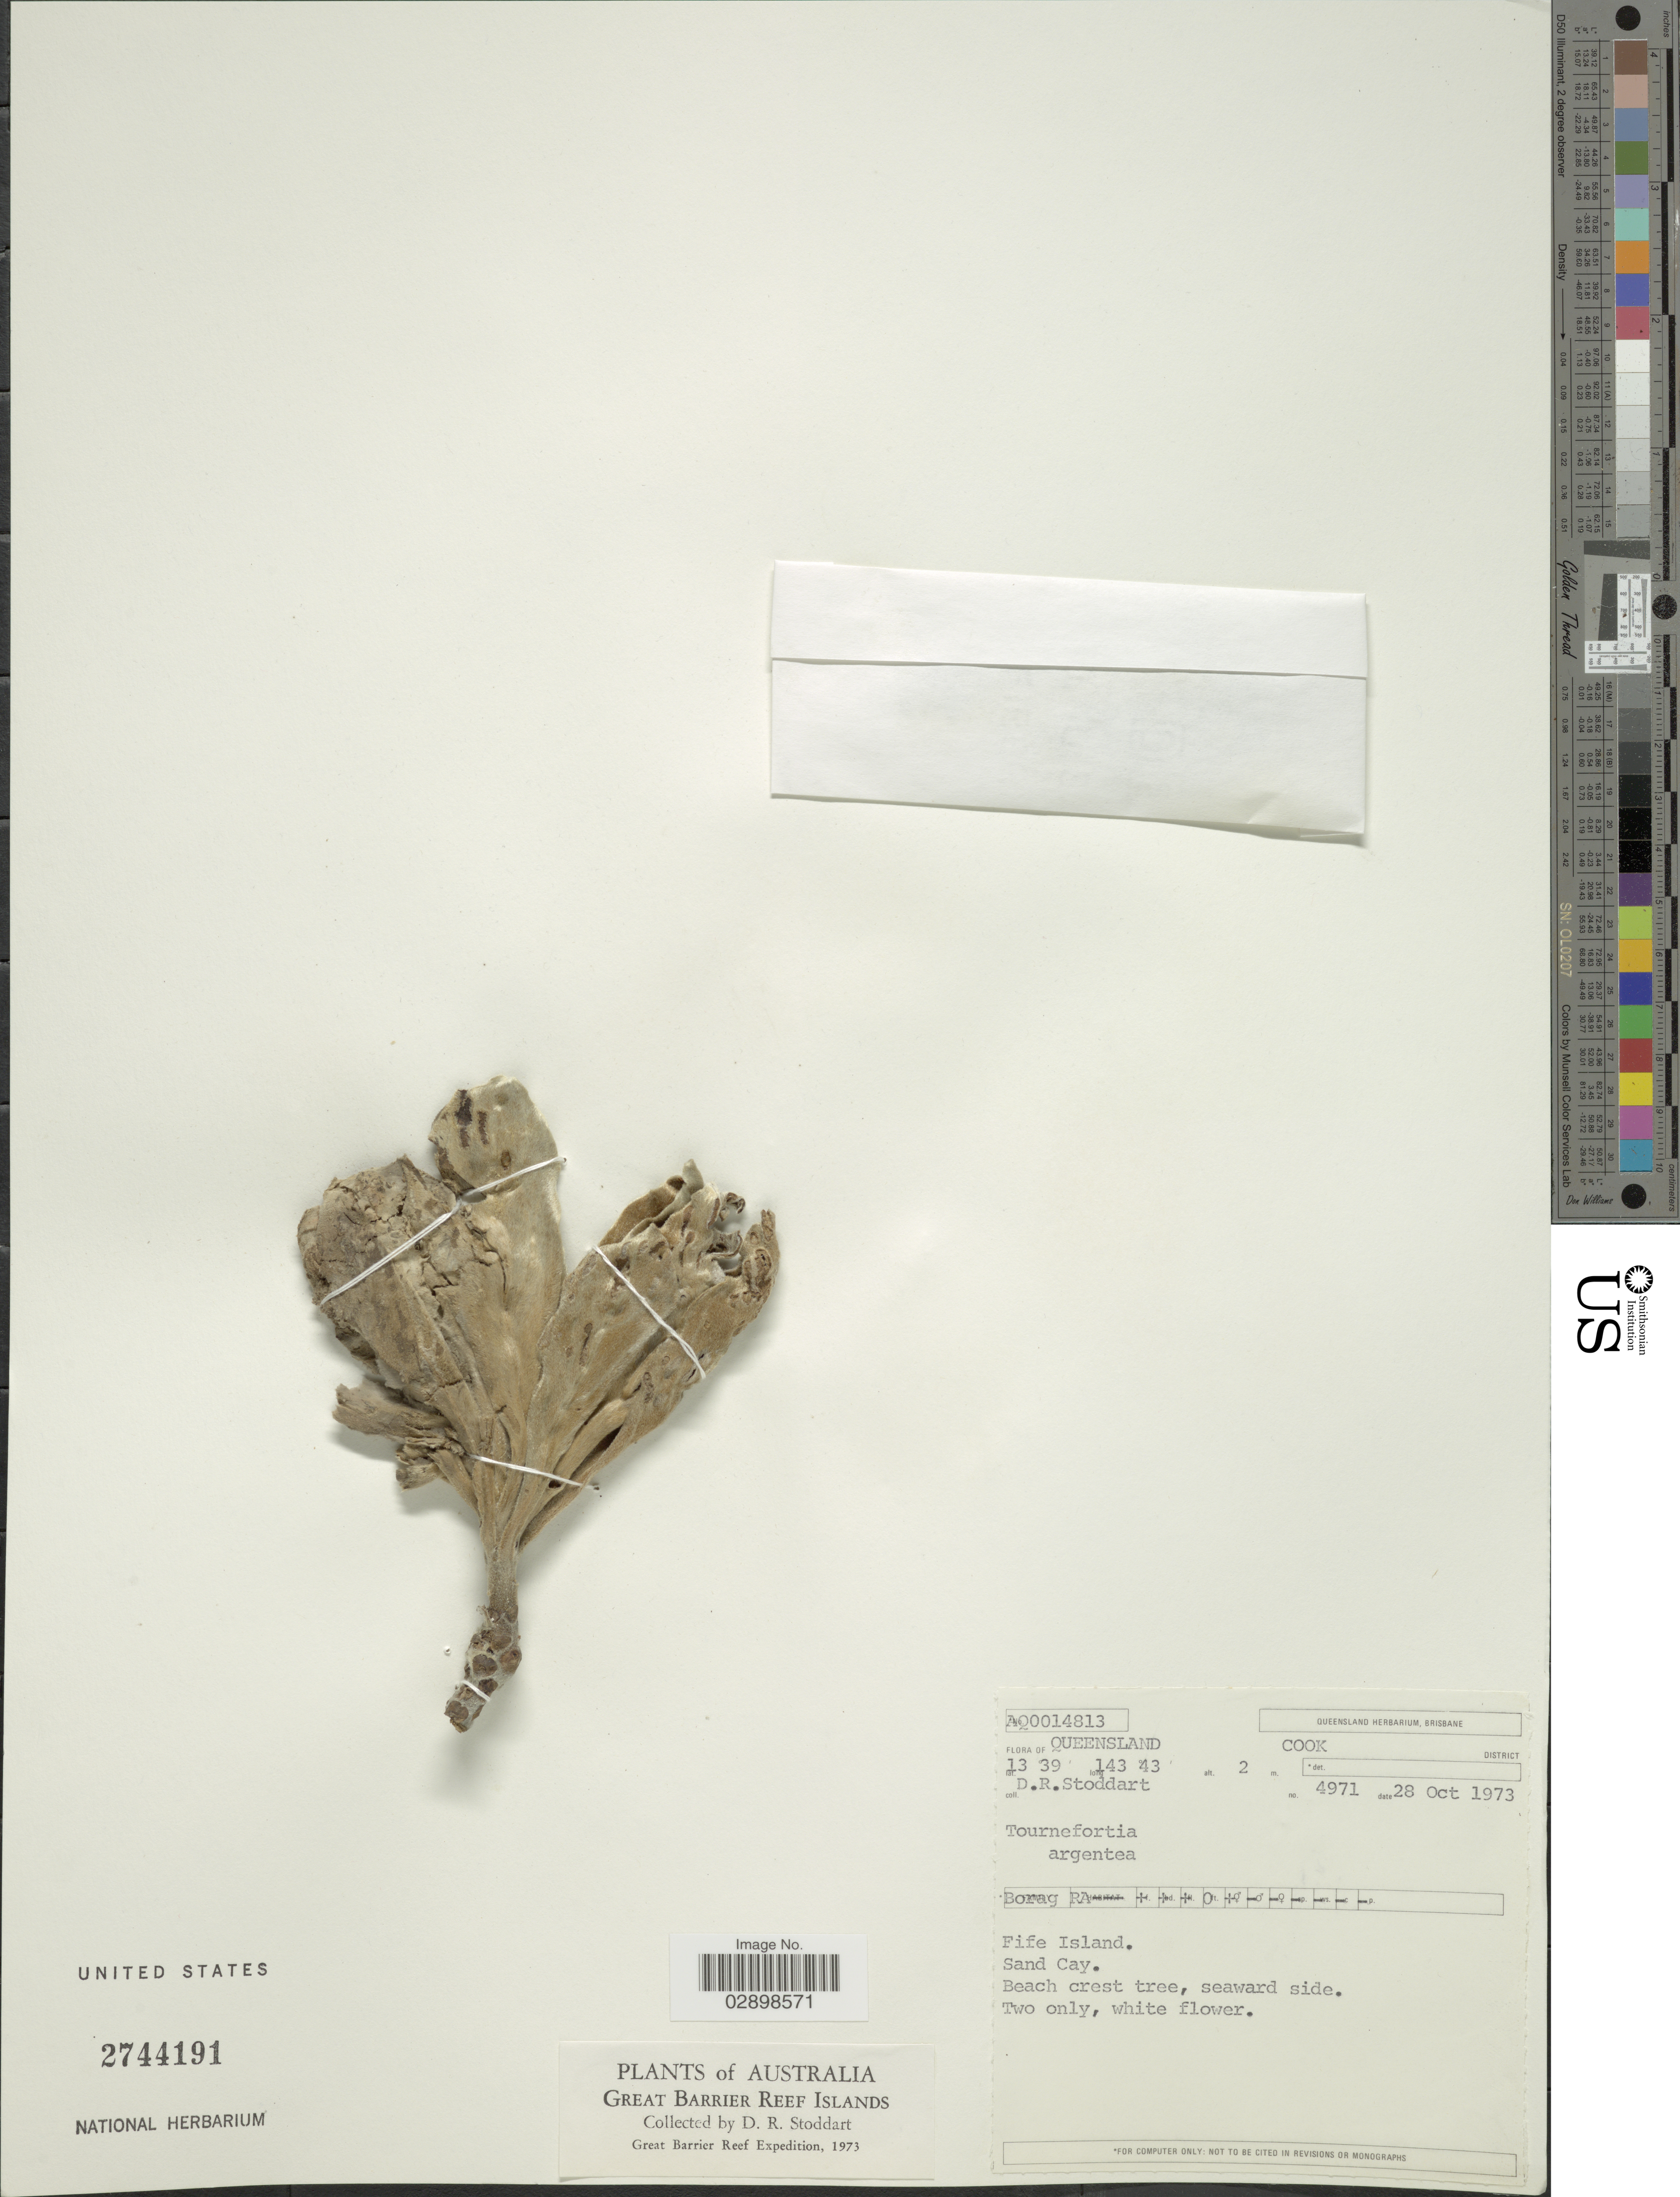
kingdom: Plantae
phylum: Tracheophyta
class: Magnoliopsida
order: Boraginales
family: Heliotropiaceae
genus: Tournefortia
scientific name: Tournefortia argentea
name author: L. f.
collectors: D. R. Stoddart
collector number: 4971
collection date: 1973-10-28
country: Australia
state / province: Queensland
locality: Cook District. Fife Island.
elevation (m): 2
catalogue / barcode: US 2744191